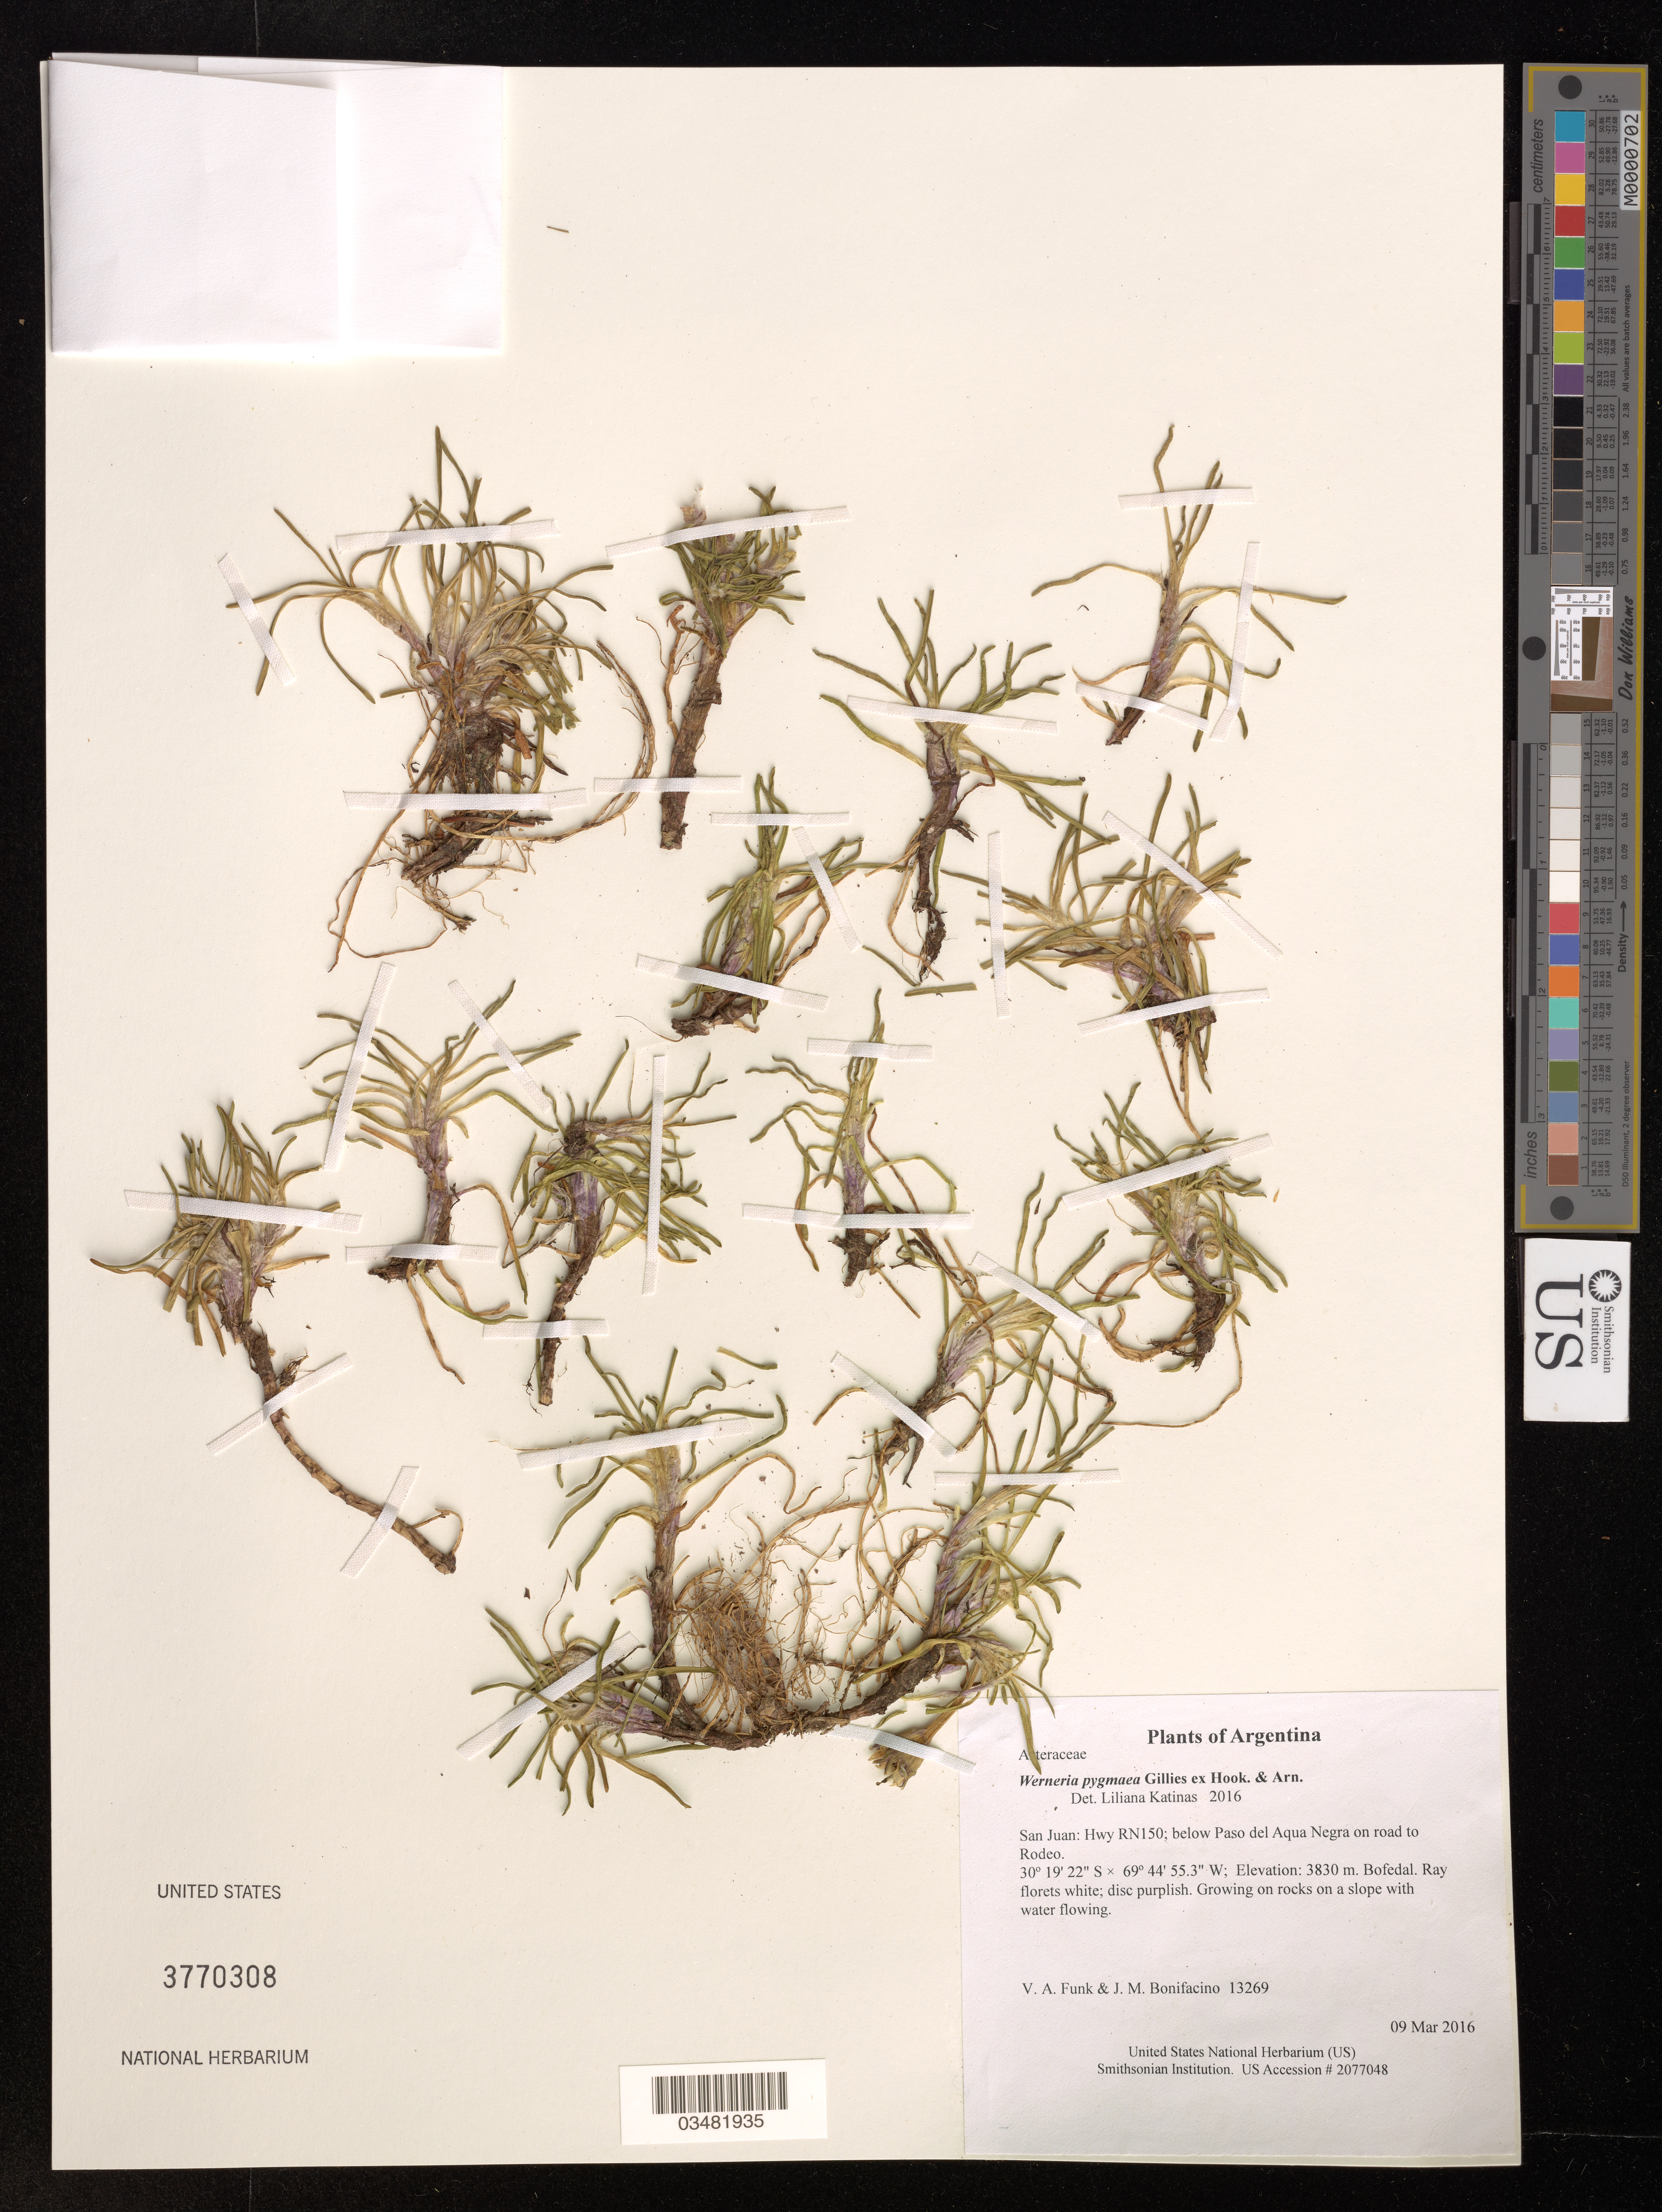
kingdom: Plantae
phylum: Tracheophyta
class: Magnoliopsida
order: Asterales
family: Asteraceae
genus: Werneria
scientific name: Werneria pygmaea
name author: Gillies ex Hook. & Arn.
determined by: Katinas, L.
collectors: V. Funk & M. Bonifacino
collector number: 13269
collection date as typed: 9 March 2016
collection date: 2016-03-09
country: Argentina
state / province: San Juan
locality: Hwy RN150; below Paso del Aqua Negra on road to Rodeo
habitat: Bofedal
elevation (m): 3830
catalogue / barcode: US 3770308